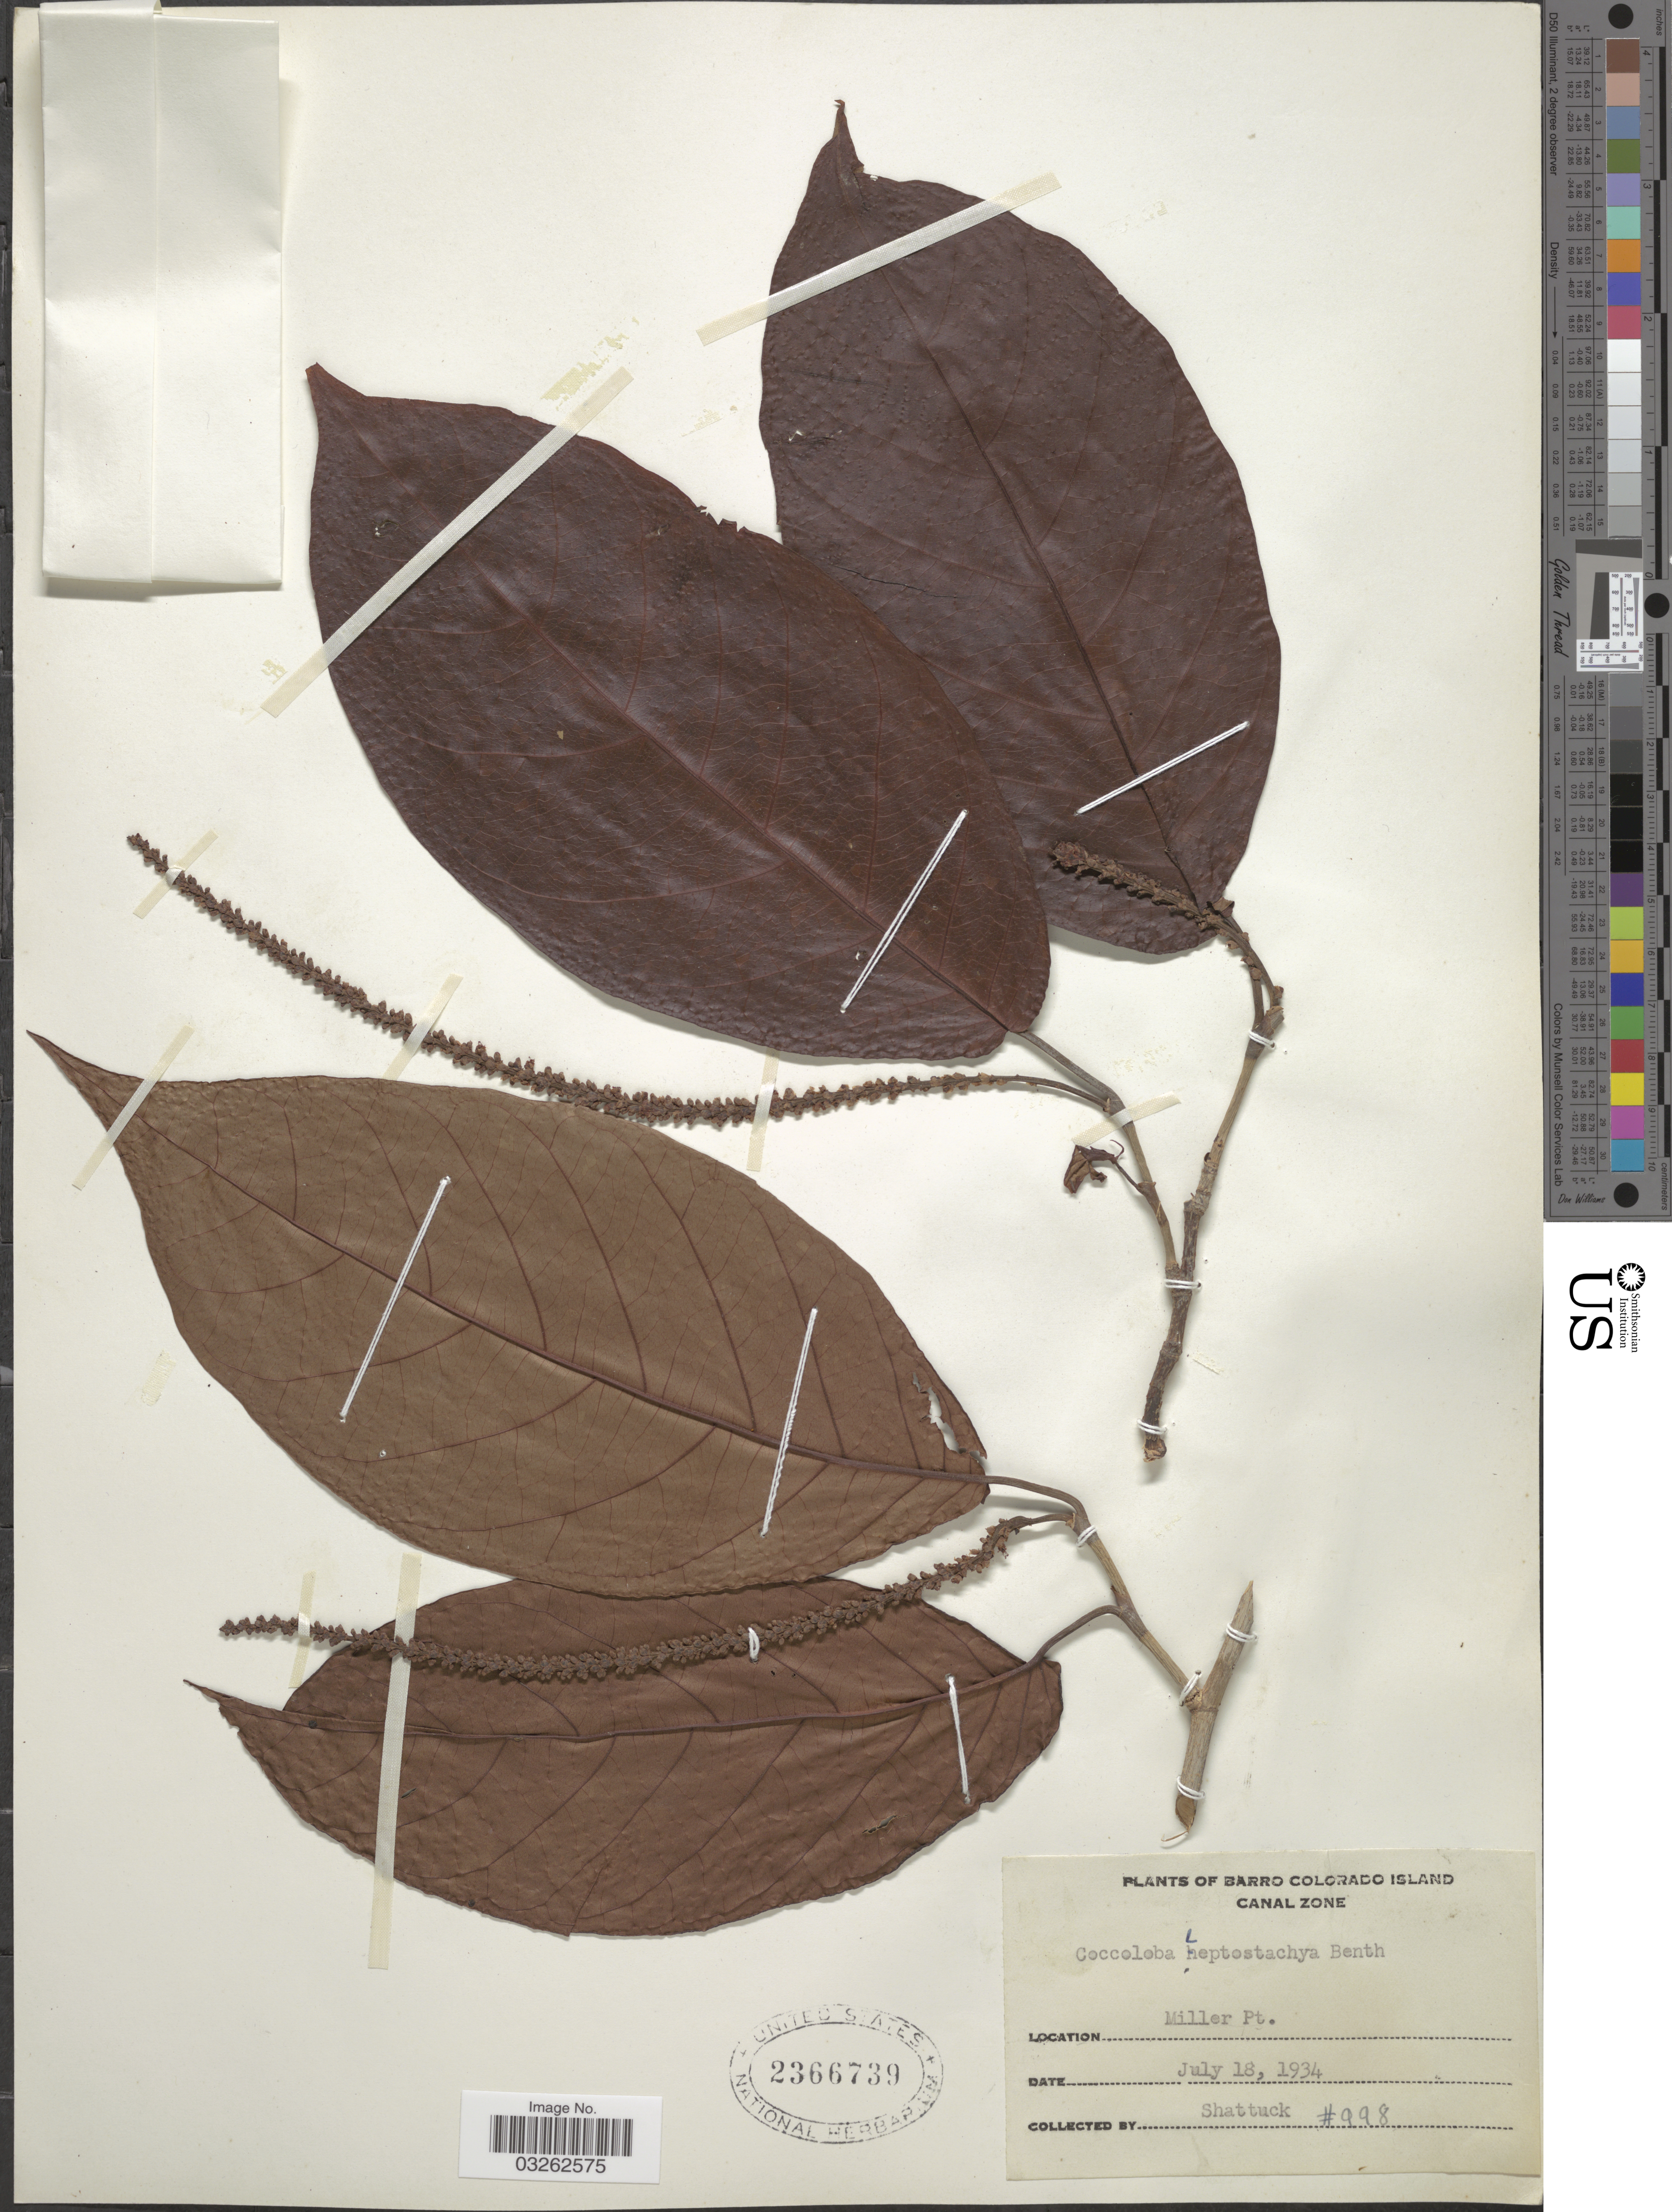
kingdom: Plantae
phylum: Tracheophyta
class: Magnoliopsida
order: Caryophyllales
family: Polygonaceae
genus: Coccoloba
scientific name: Coccoloba barbadensis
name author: Jacq.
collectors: Shattuck, --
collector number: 998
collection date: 1934-07-18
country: Panama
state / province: Panamá Oeste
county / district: Canal Zone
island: Barro Colorado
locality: Barro Colorado Island. Canal Zone. Miller Pt.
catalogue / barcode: US 2366739